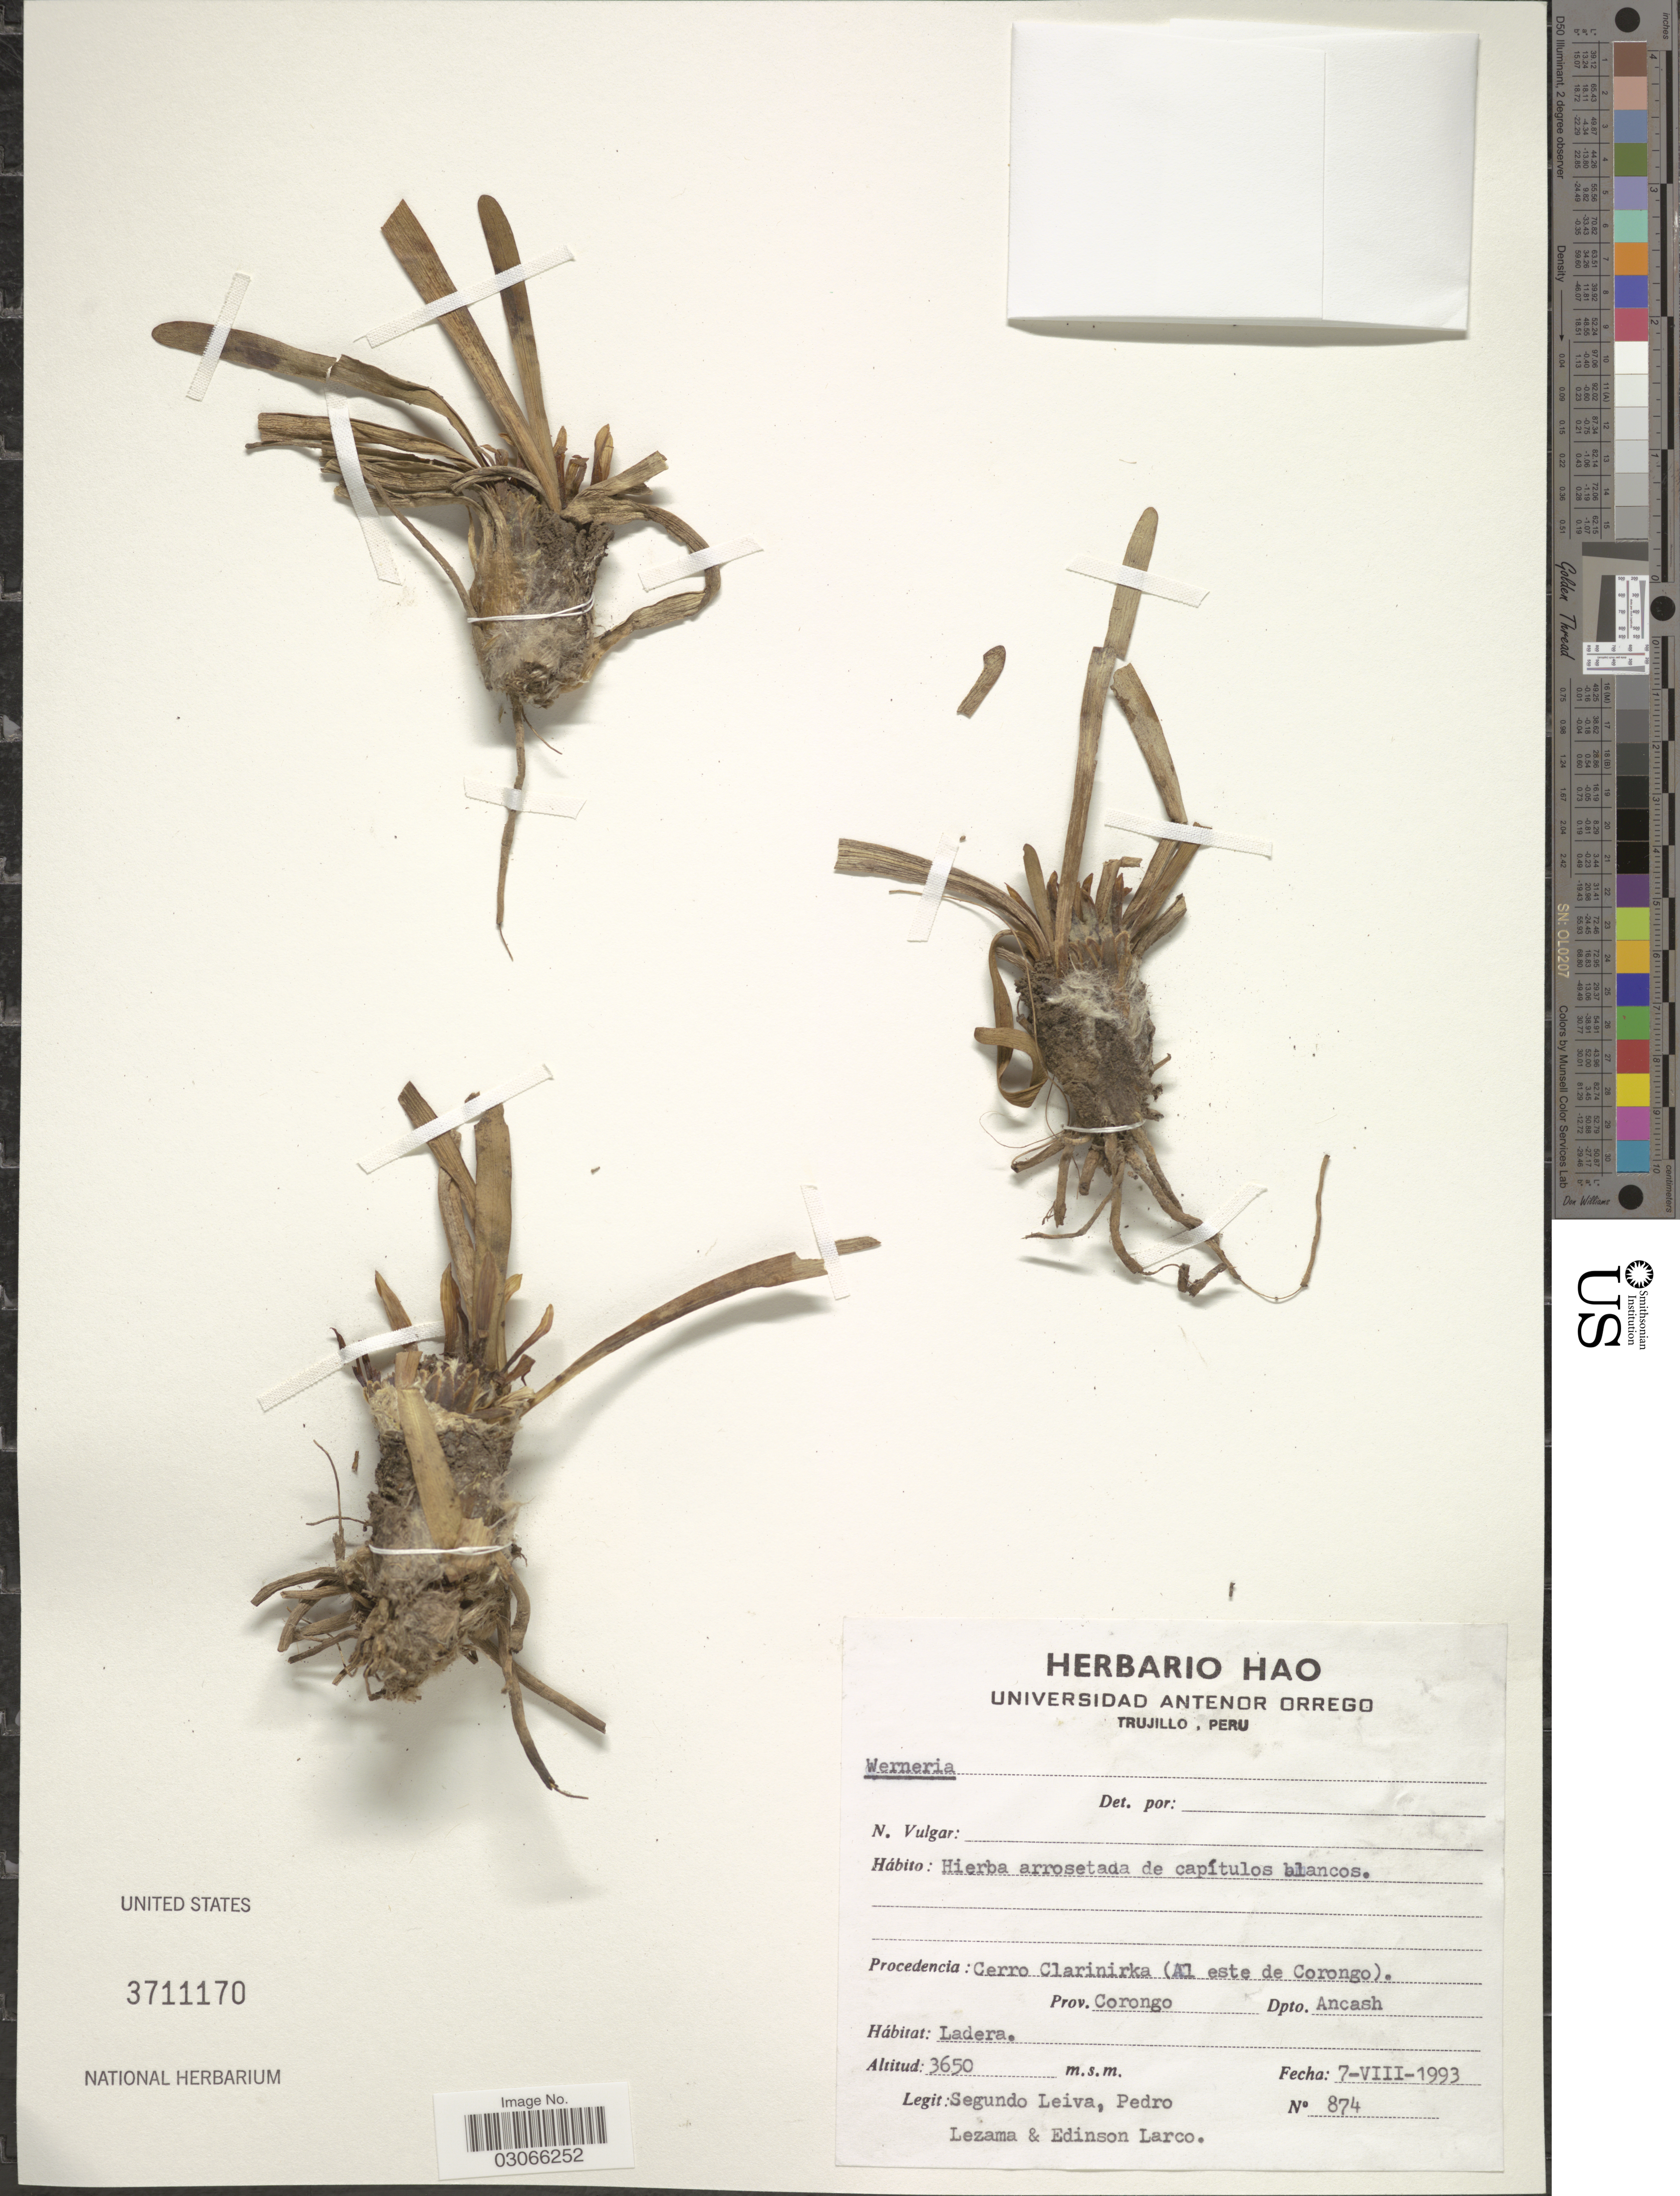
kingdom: Plantae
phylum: Tracheophyta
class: Magnoliopsida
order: Asterales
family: Asteraceae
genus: Werneria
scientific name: Werneria sp.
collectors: S. Leiva, P. Lezama & E. Larco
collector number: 874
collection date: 1993-08-07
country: Peru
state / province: Ancash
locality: Cerro Clarinirka (Al este de Corongo) Prov. Corongo Dpto. Ancash.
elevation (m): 3650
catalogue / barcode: US 3711170